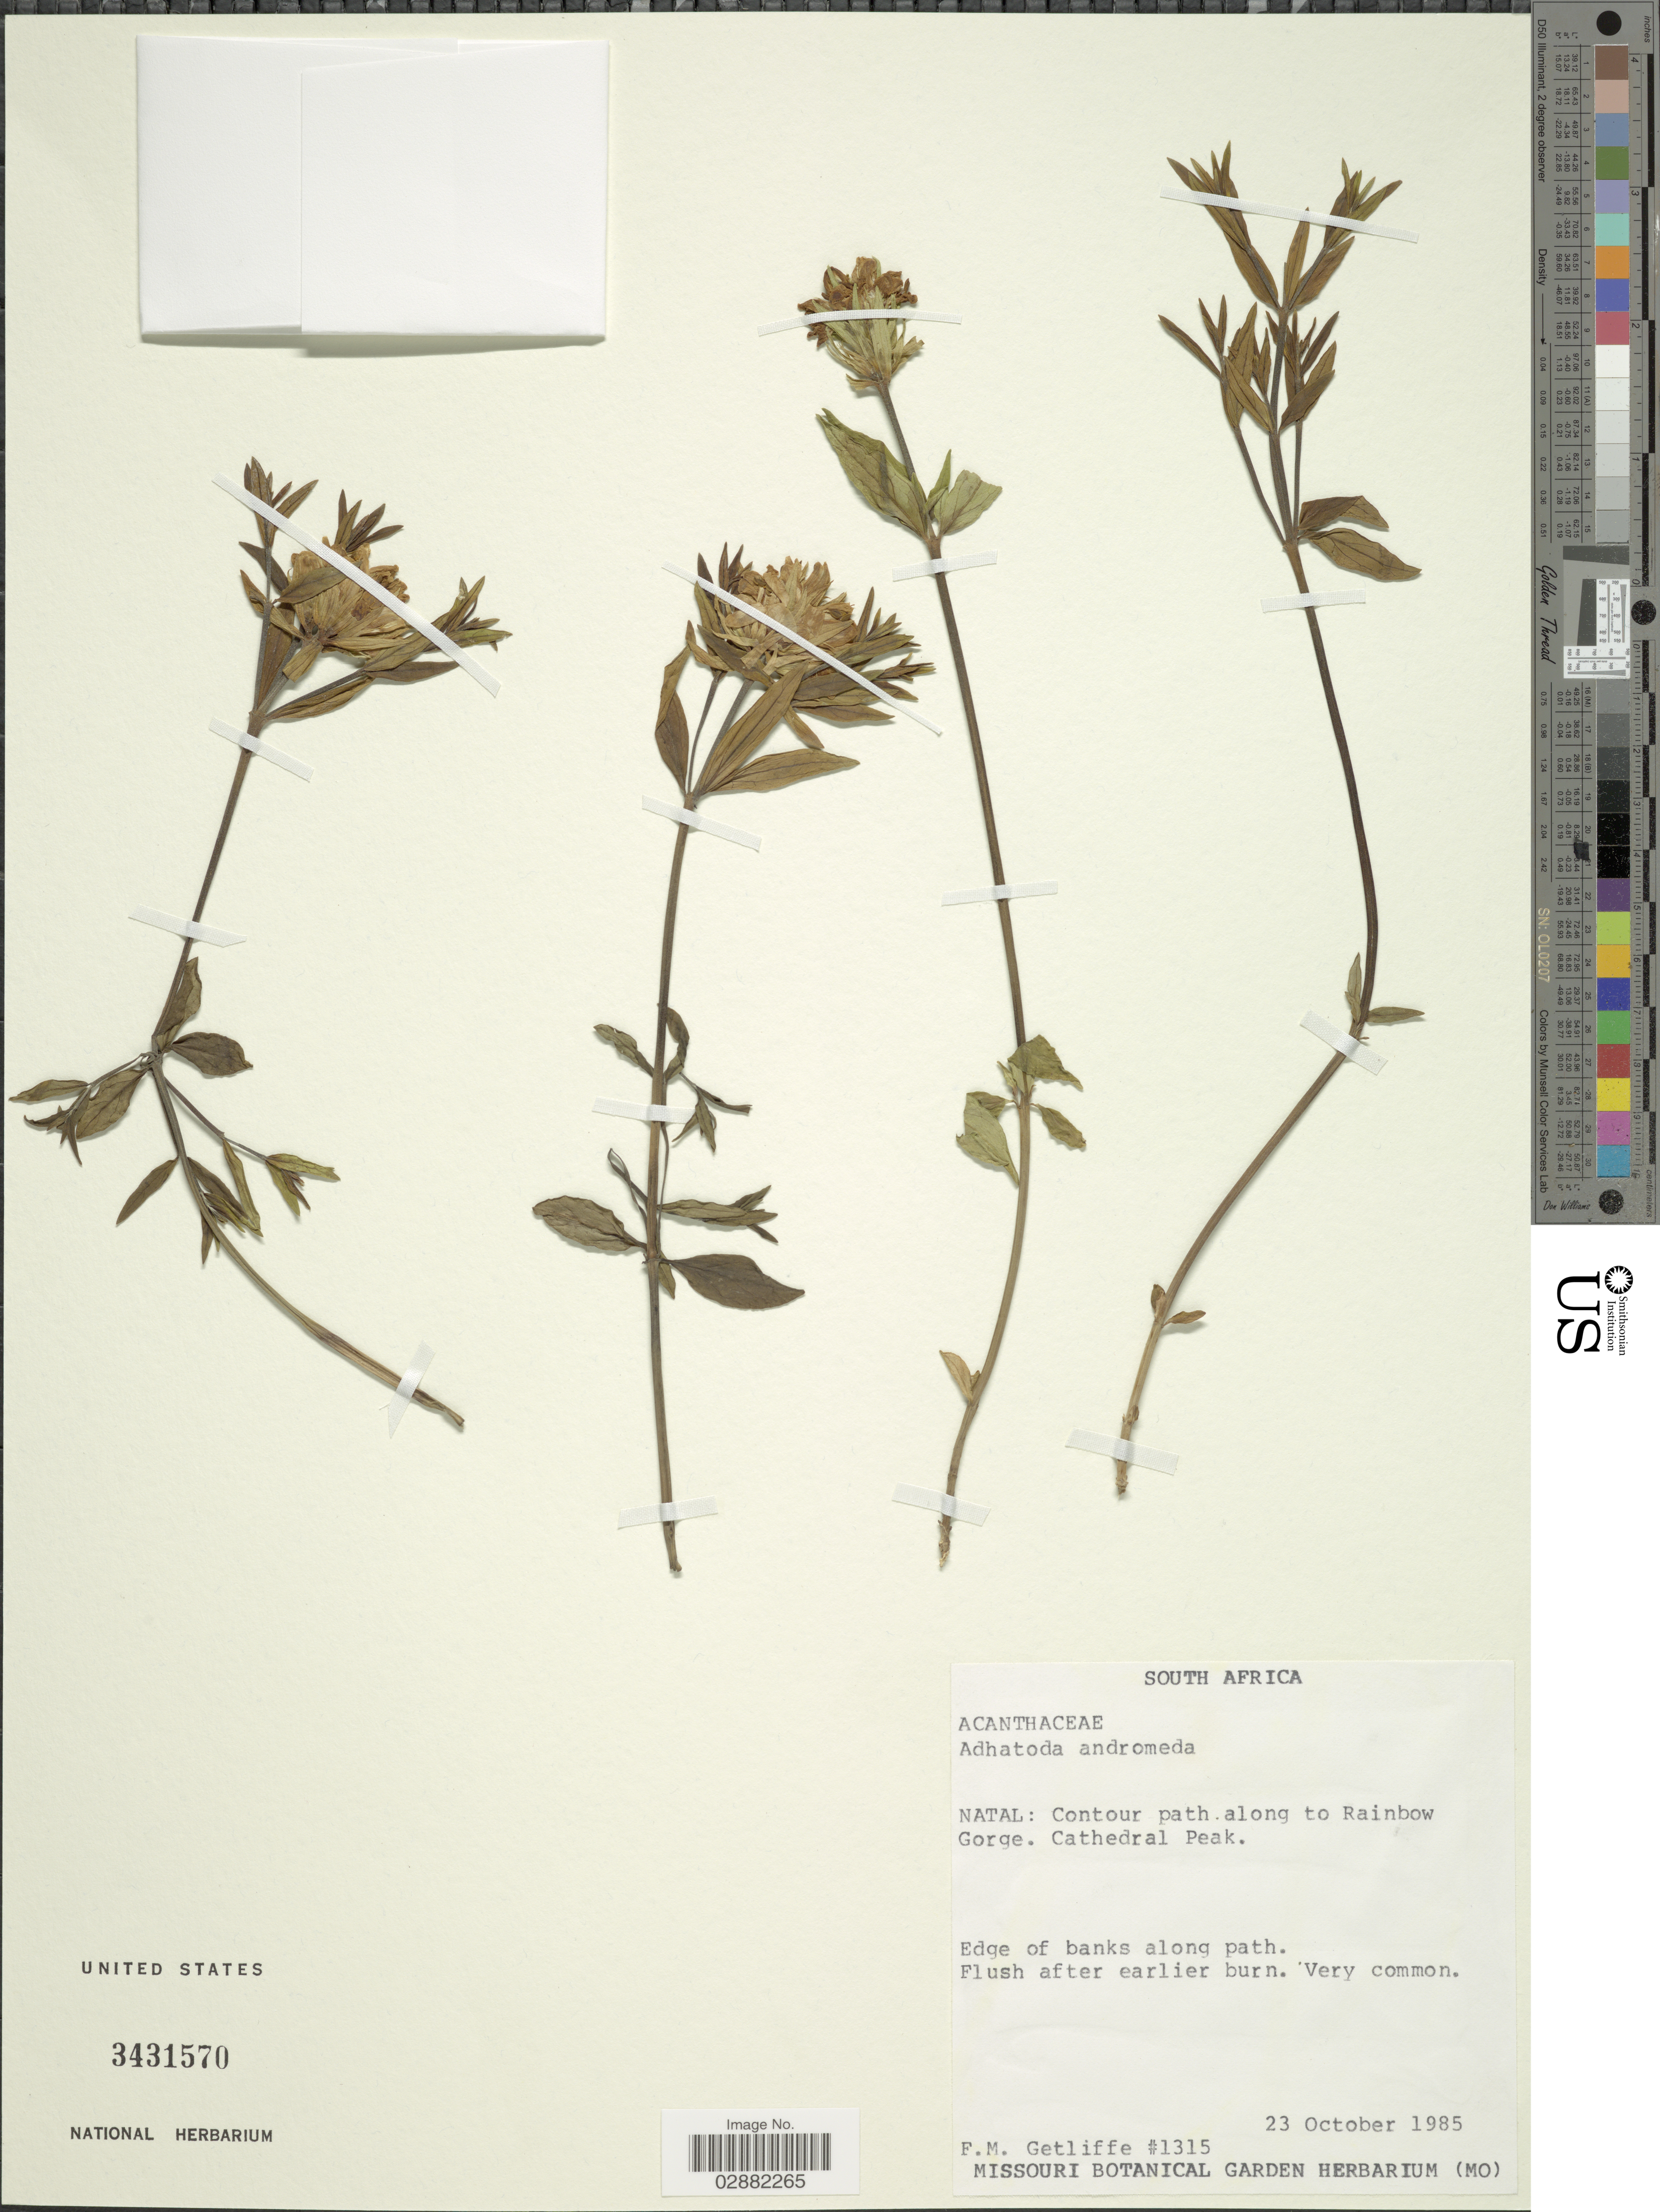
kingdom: Plantae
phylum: Tracheophyta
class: Magnoliopsida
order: Lamiales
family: Acanthaceae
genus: Justicia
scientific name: Justicia andromeda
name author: (Lindau) J.C. Manning & Goldblatt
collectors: F. Getliffe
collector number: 1315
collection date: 1985-10-23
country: South Africa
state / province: KwaZulu-Natal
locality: Natal: Contour path along to Rainbow Gorge. Cathedral Peak.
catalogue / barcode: US 3431570